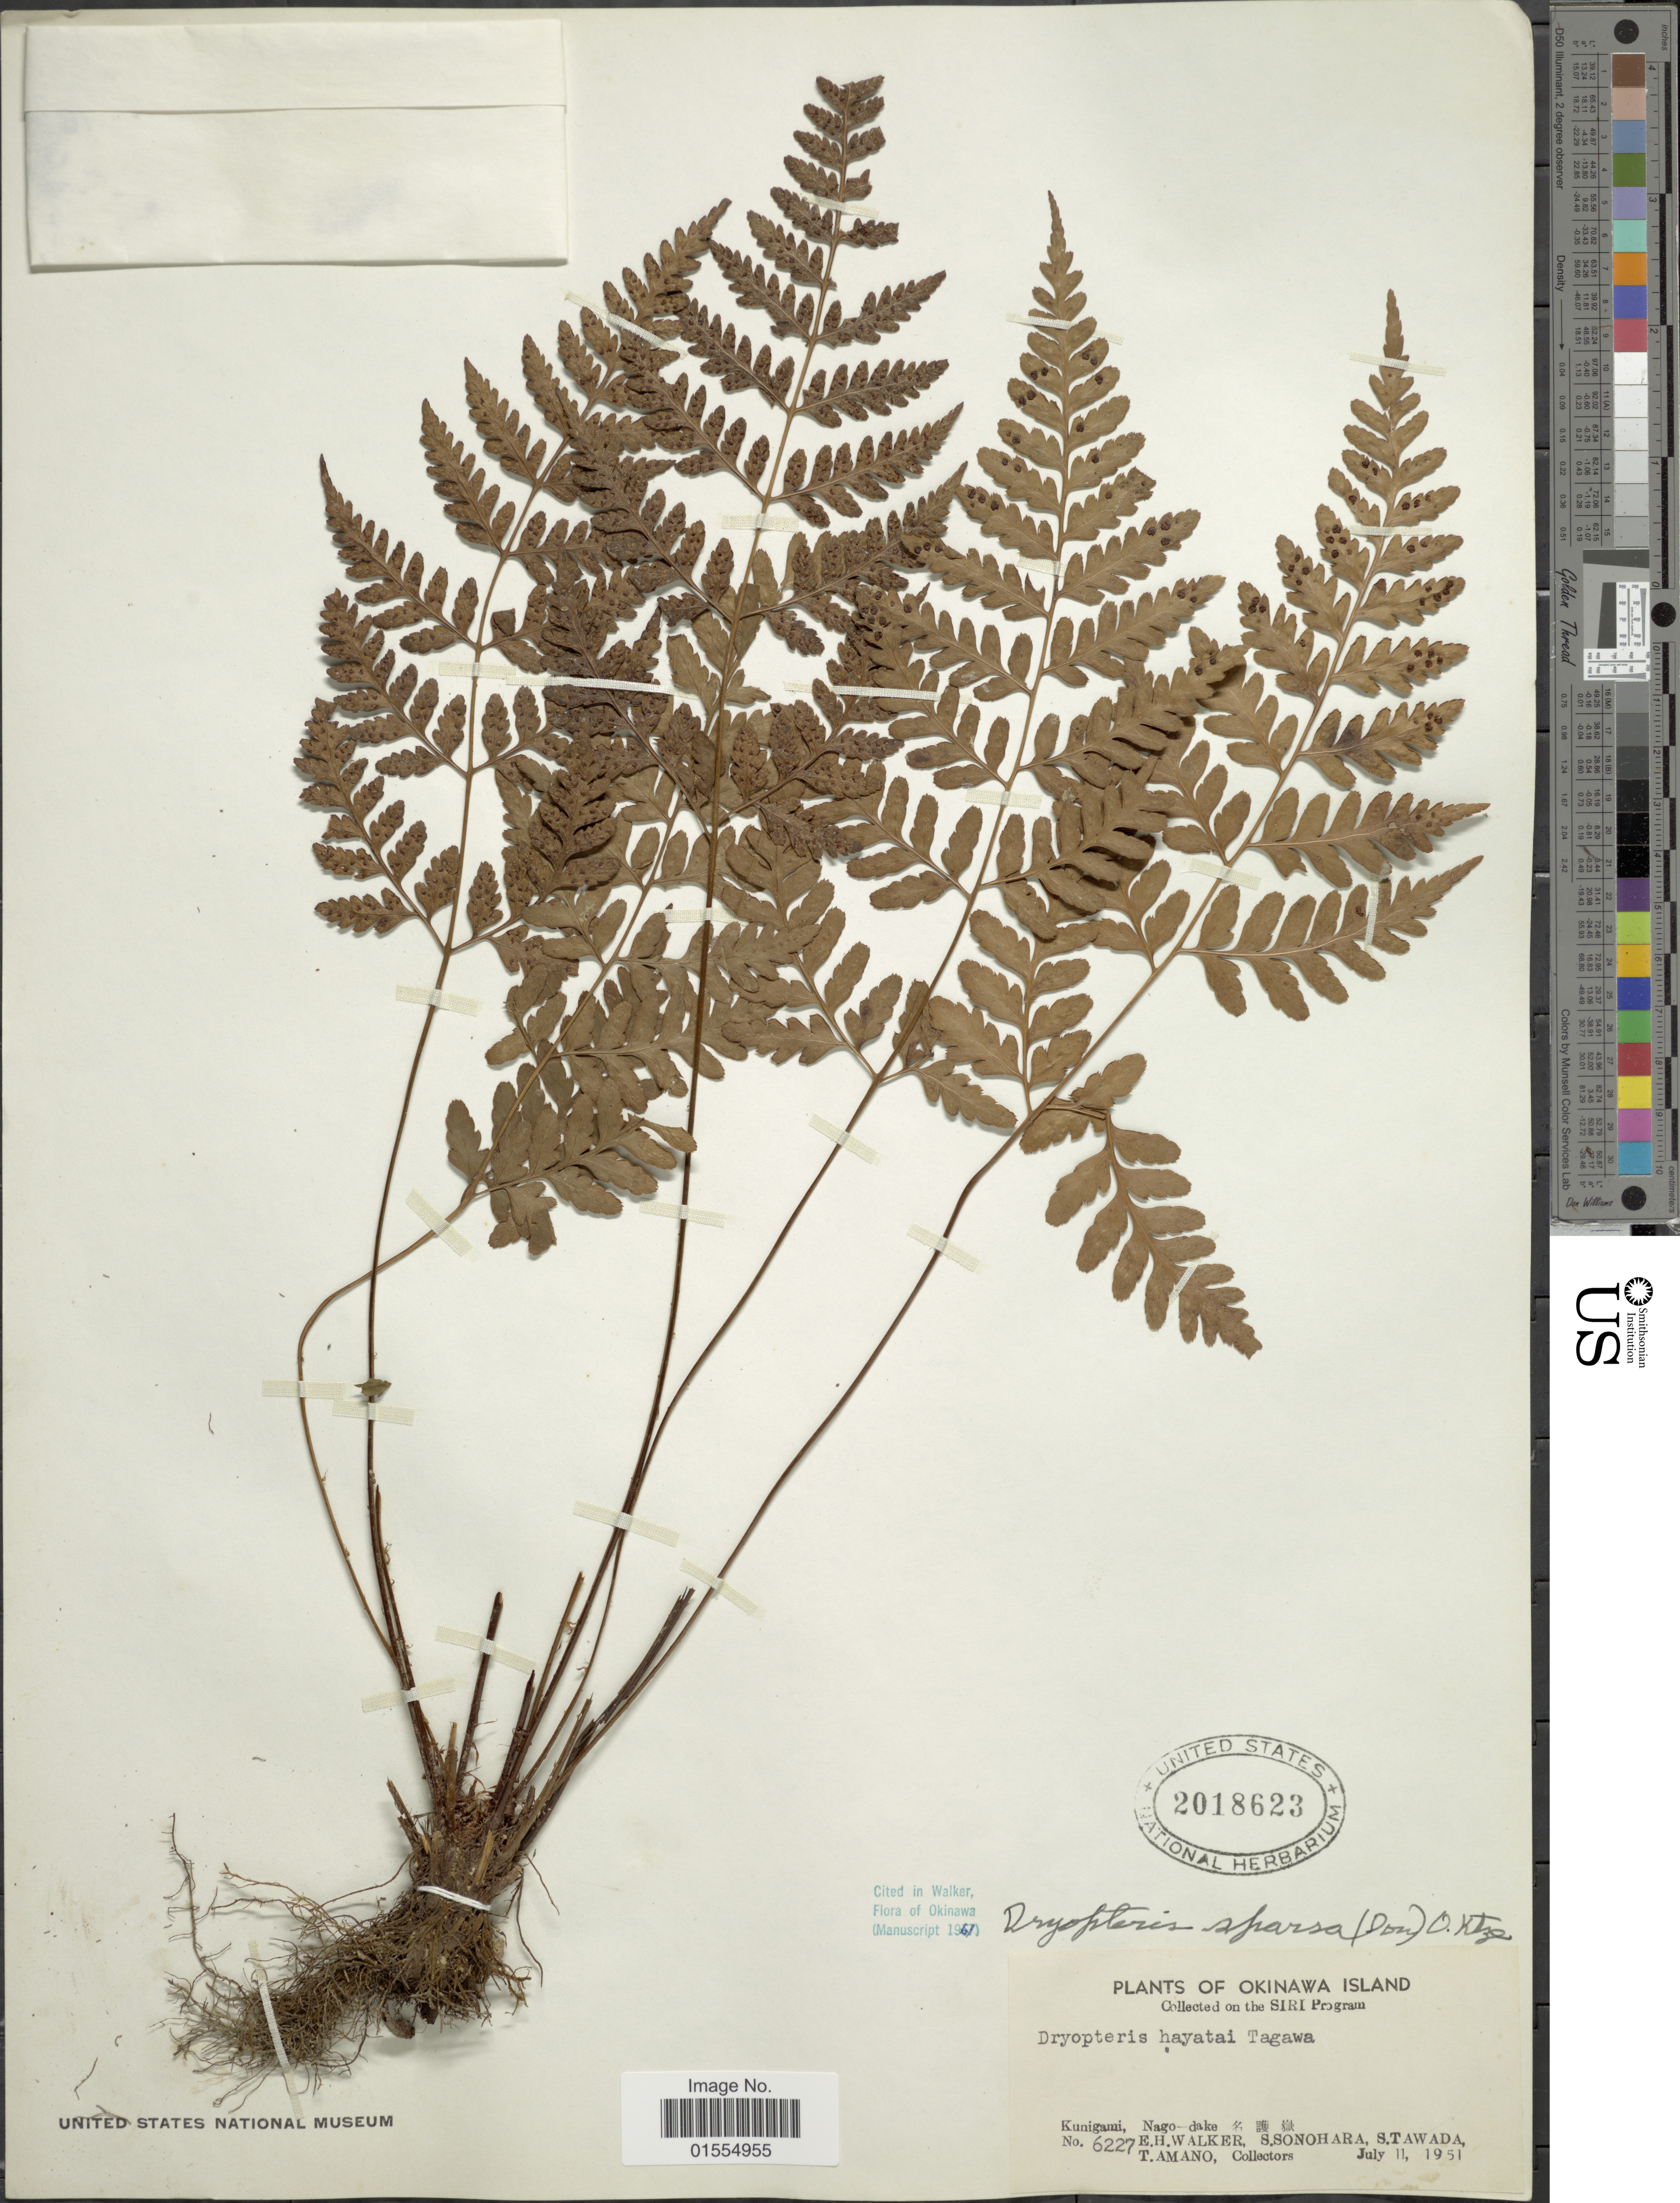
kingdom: Plantae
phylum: Tracheophyta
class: Polypodiopsida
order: Polypodiales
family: Dryopteridaceae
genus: Dryopteris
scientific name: Dryopteris sparsa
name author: (D. Don) Kuntze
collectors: E. H. Walker, S. Sonohara, S. Tawada & T. Amano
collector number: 6227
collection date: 1915-07-11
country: Japan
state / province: Okinawa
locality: Okinawa Island, Kunigami, Nago-dake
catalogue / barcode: US 2018623